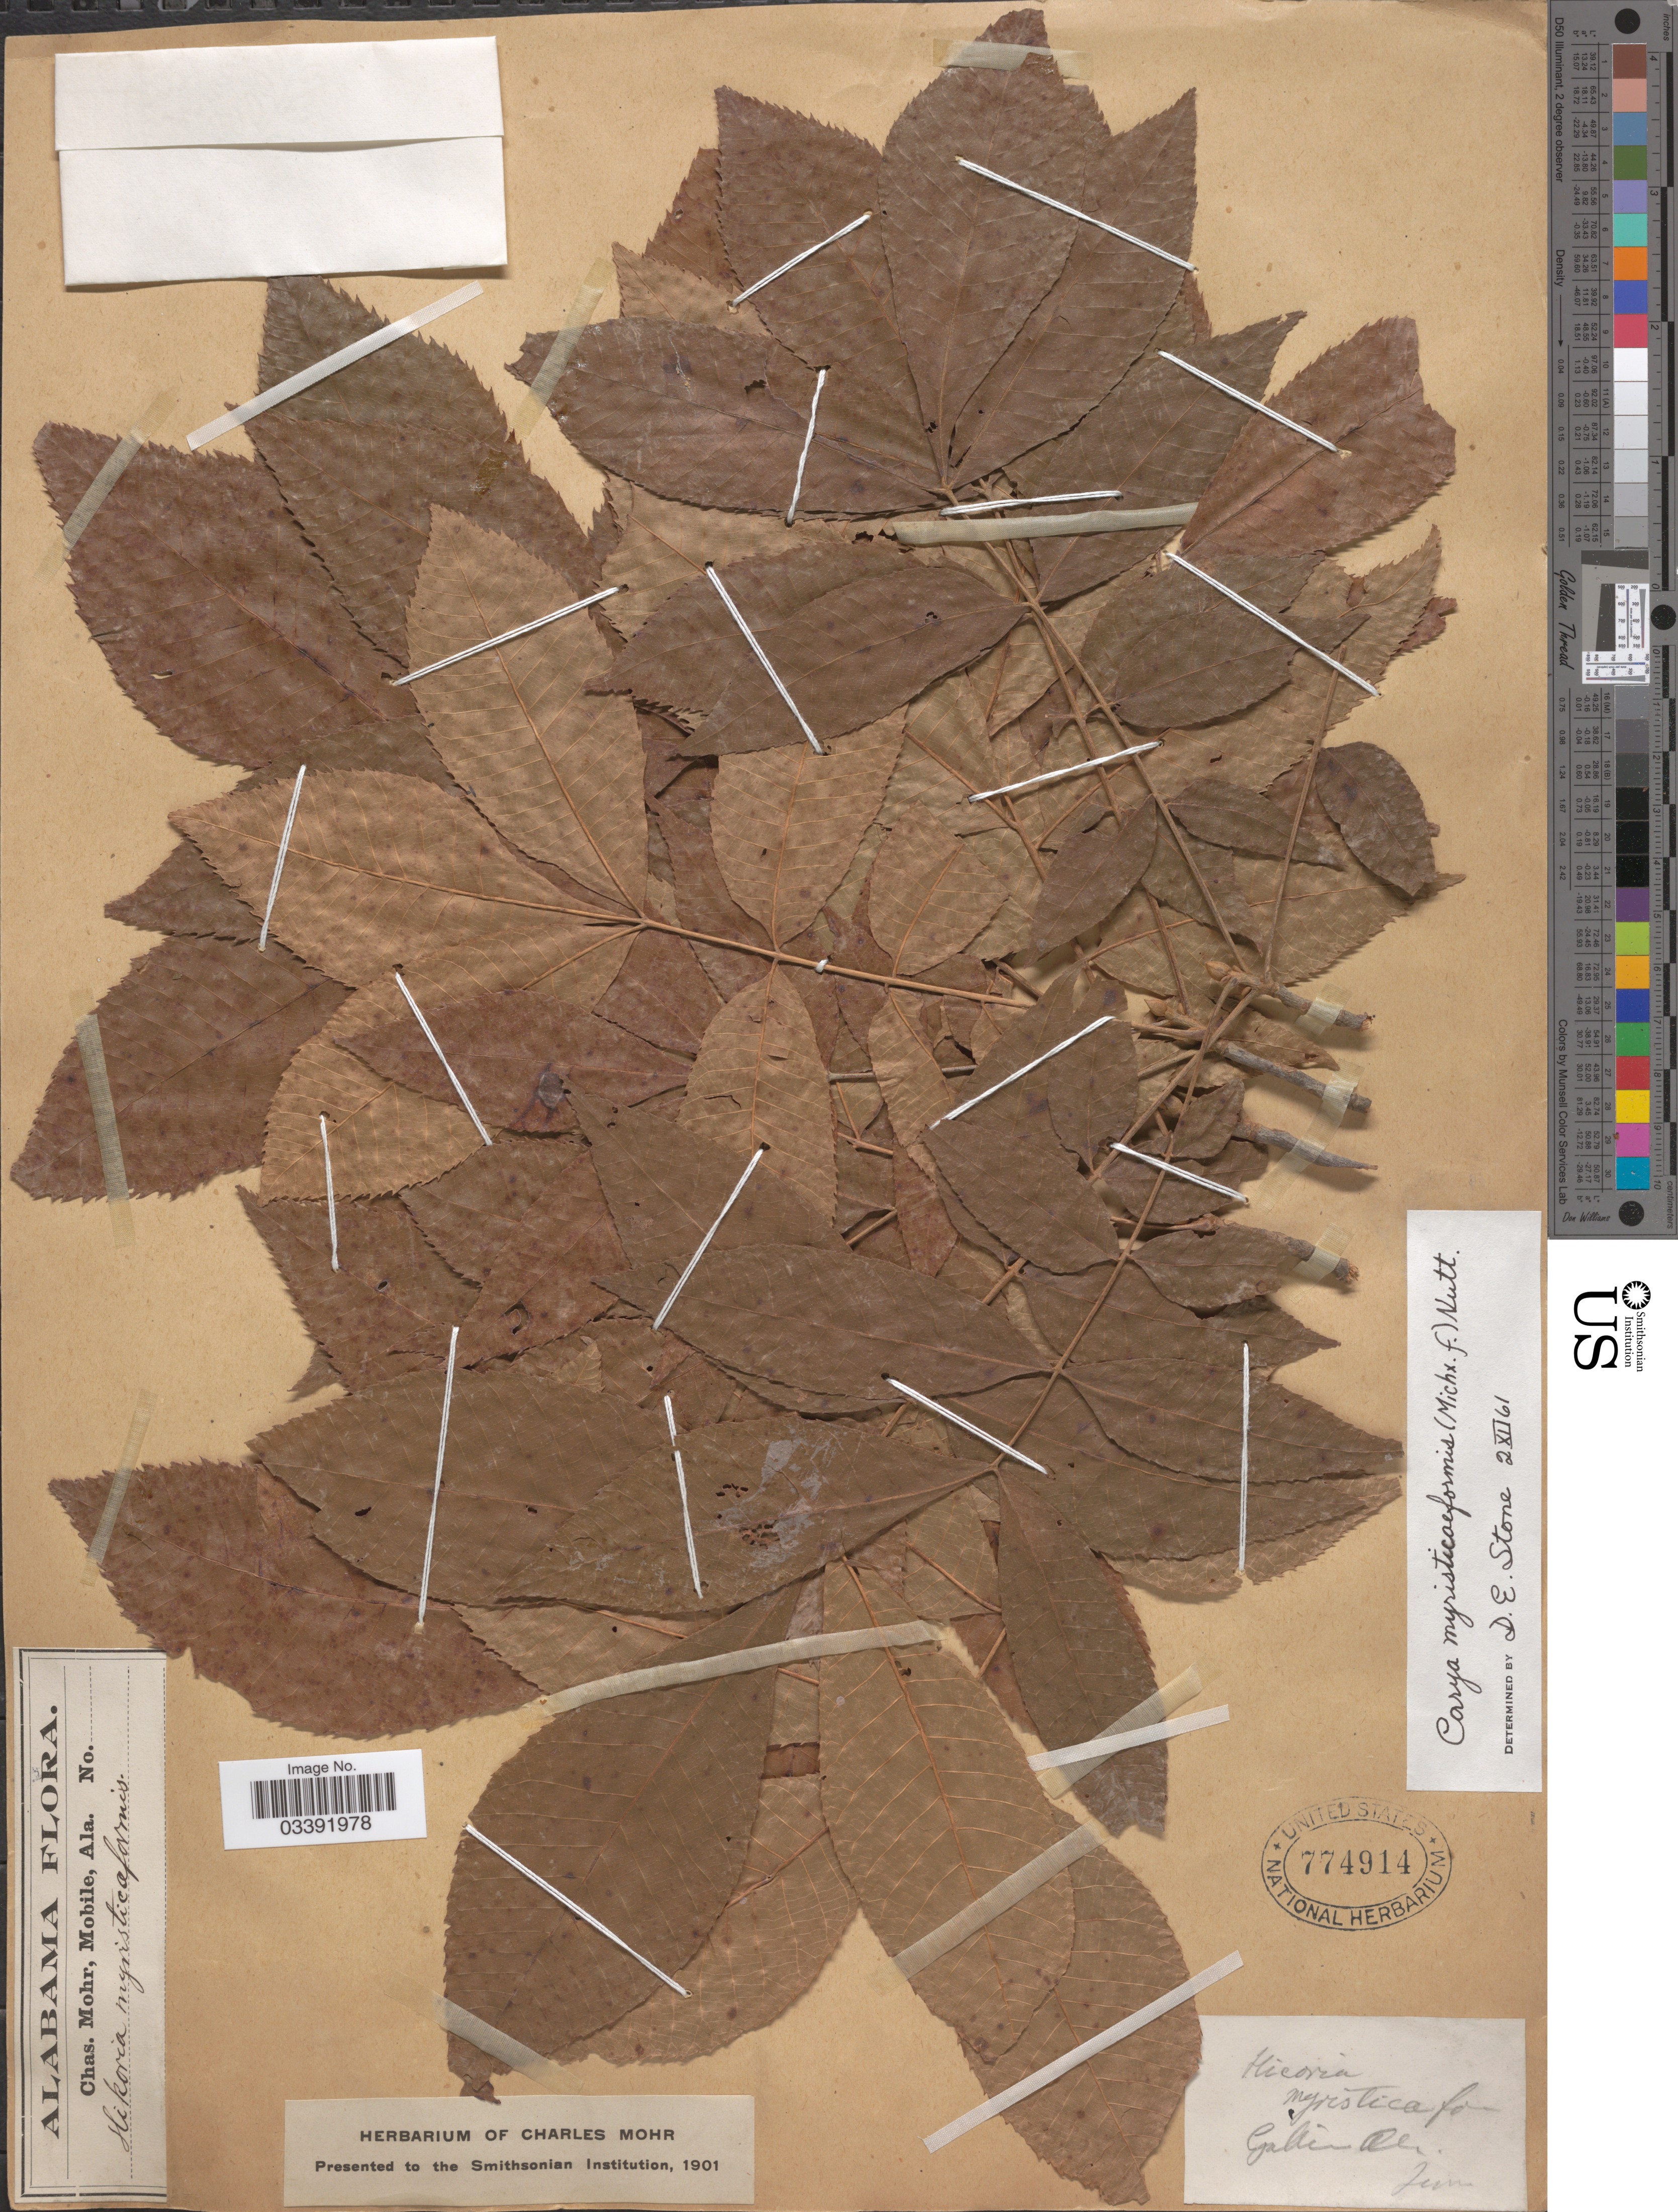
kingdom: Plantae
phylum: Tracheophyta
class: Magnoliopsida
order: Fagales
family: Juglandaceae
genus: Carya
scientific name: Carya myristiciformis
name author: (F. Michx.) Nutt.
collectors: Mohr, C. T. (herbarium)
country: United States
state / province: Alabama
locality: Gallion Co.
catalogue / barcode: US 774914